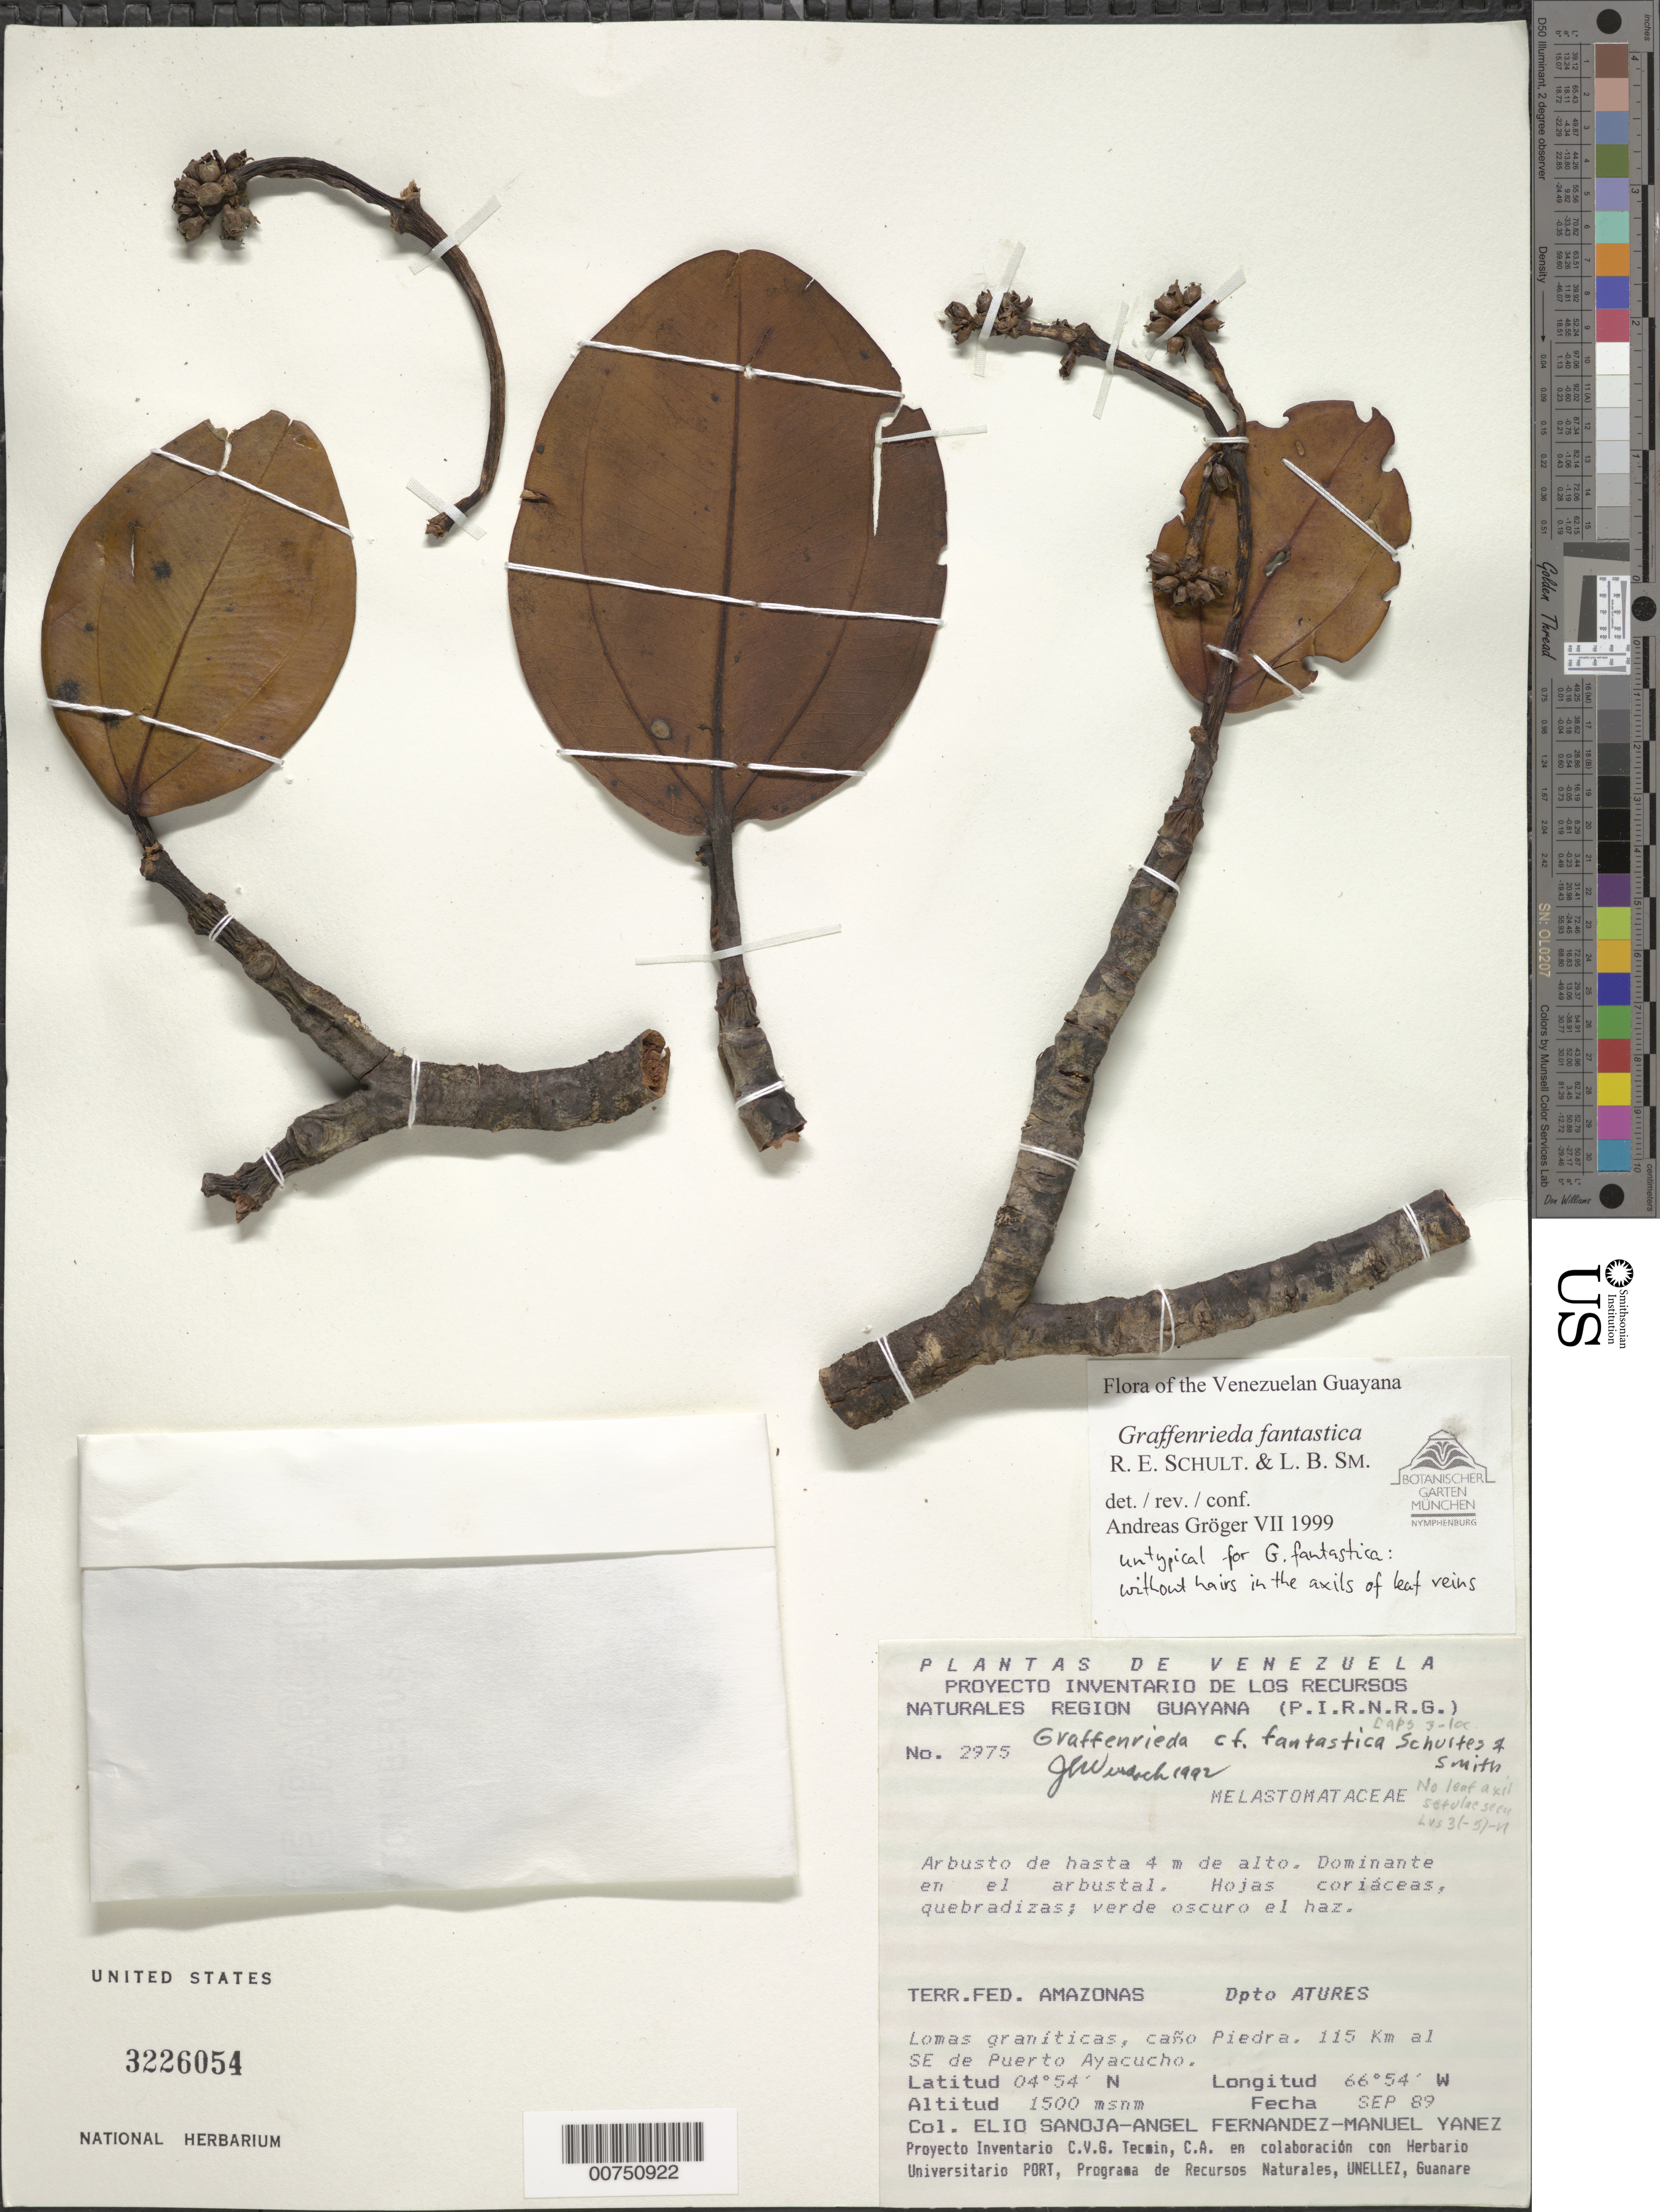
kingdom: Plantae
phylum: Tracheophyta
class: Magnoliopsida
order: Myrtales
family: Melastomataceae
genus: Graffenrieda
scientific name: Graffenrieda fantastica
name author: R.E. Schult. & L.B. Sm.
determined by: Gröger, A.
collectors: E. Sanoja, A. Fernandez & M. Yanez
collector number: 2975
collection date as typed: Sep-89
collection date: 1989-09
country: Venezuela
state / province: Amazonas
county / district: Atures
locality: Caño Piedra, 115 km SE de Puerto Ayacucho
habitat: Lomas granítica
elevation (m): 1500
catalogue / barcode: US 3226054